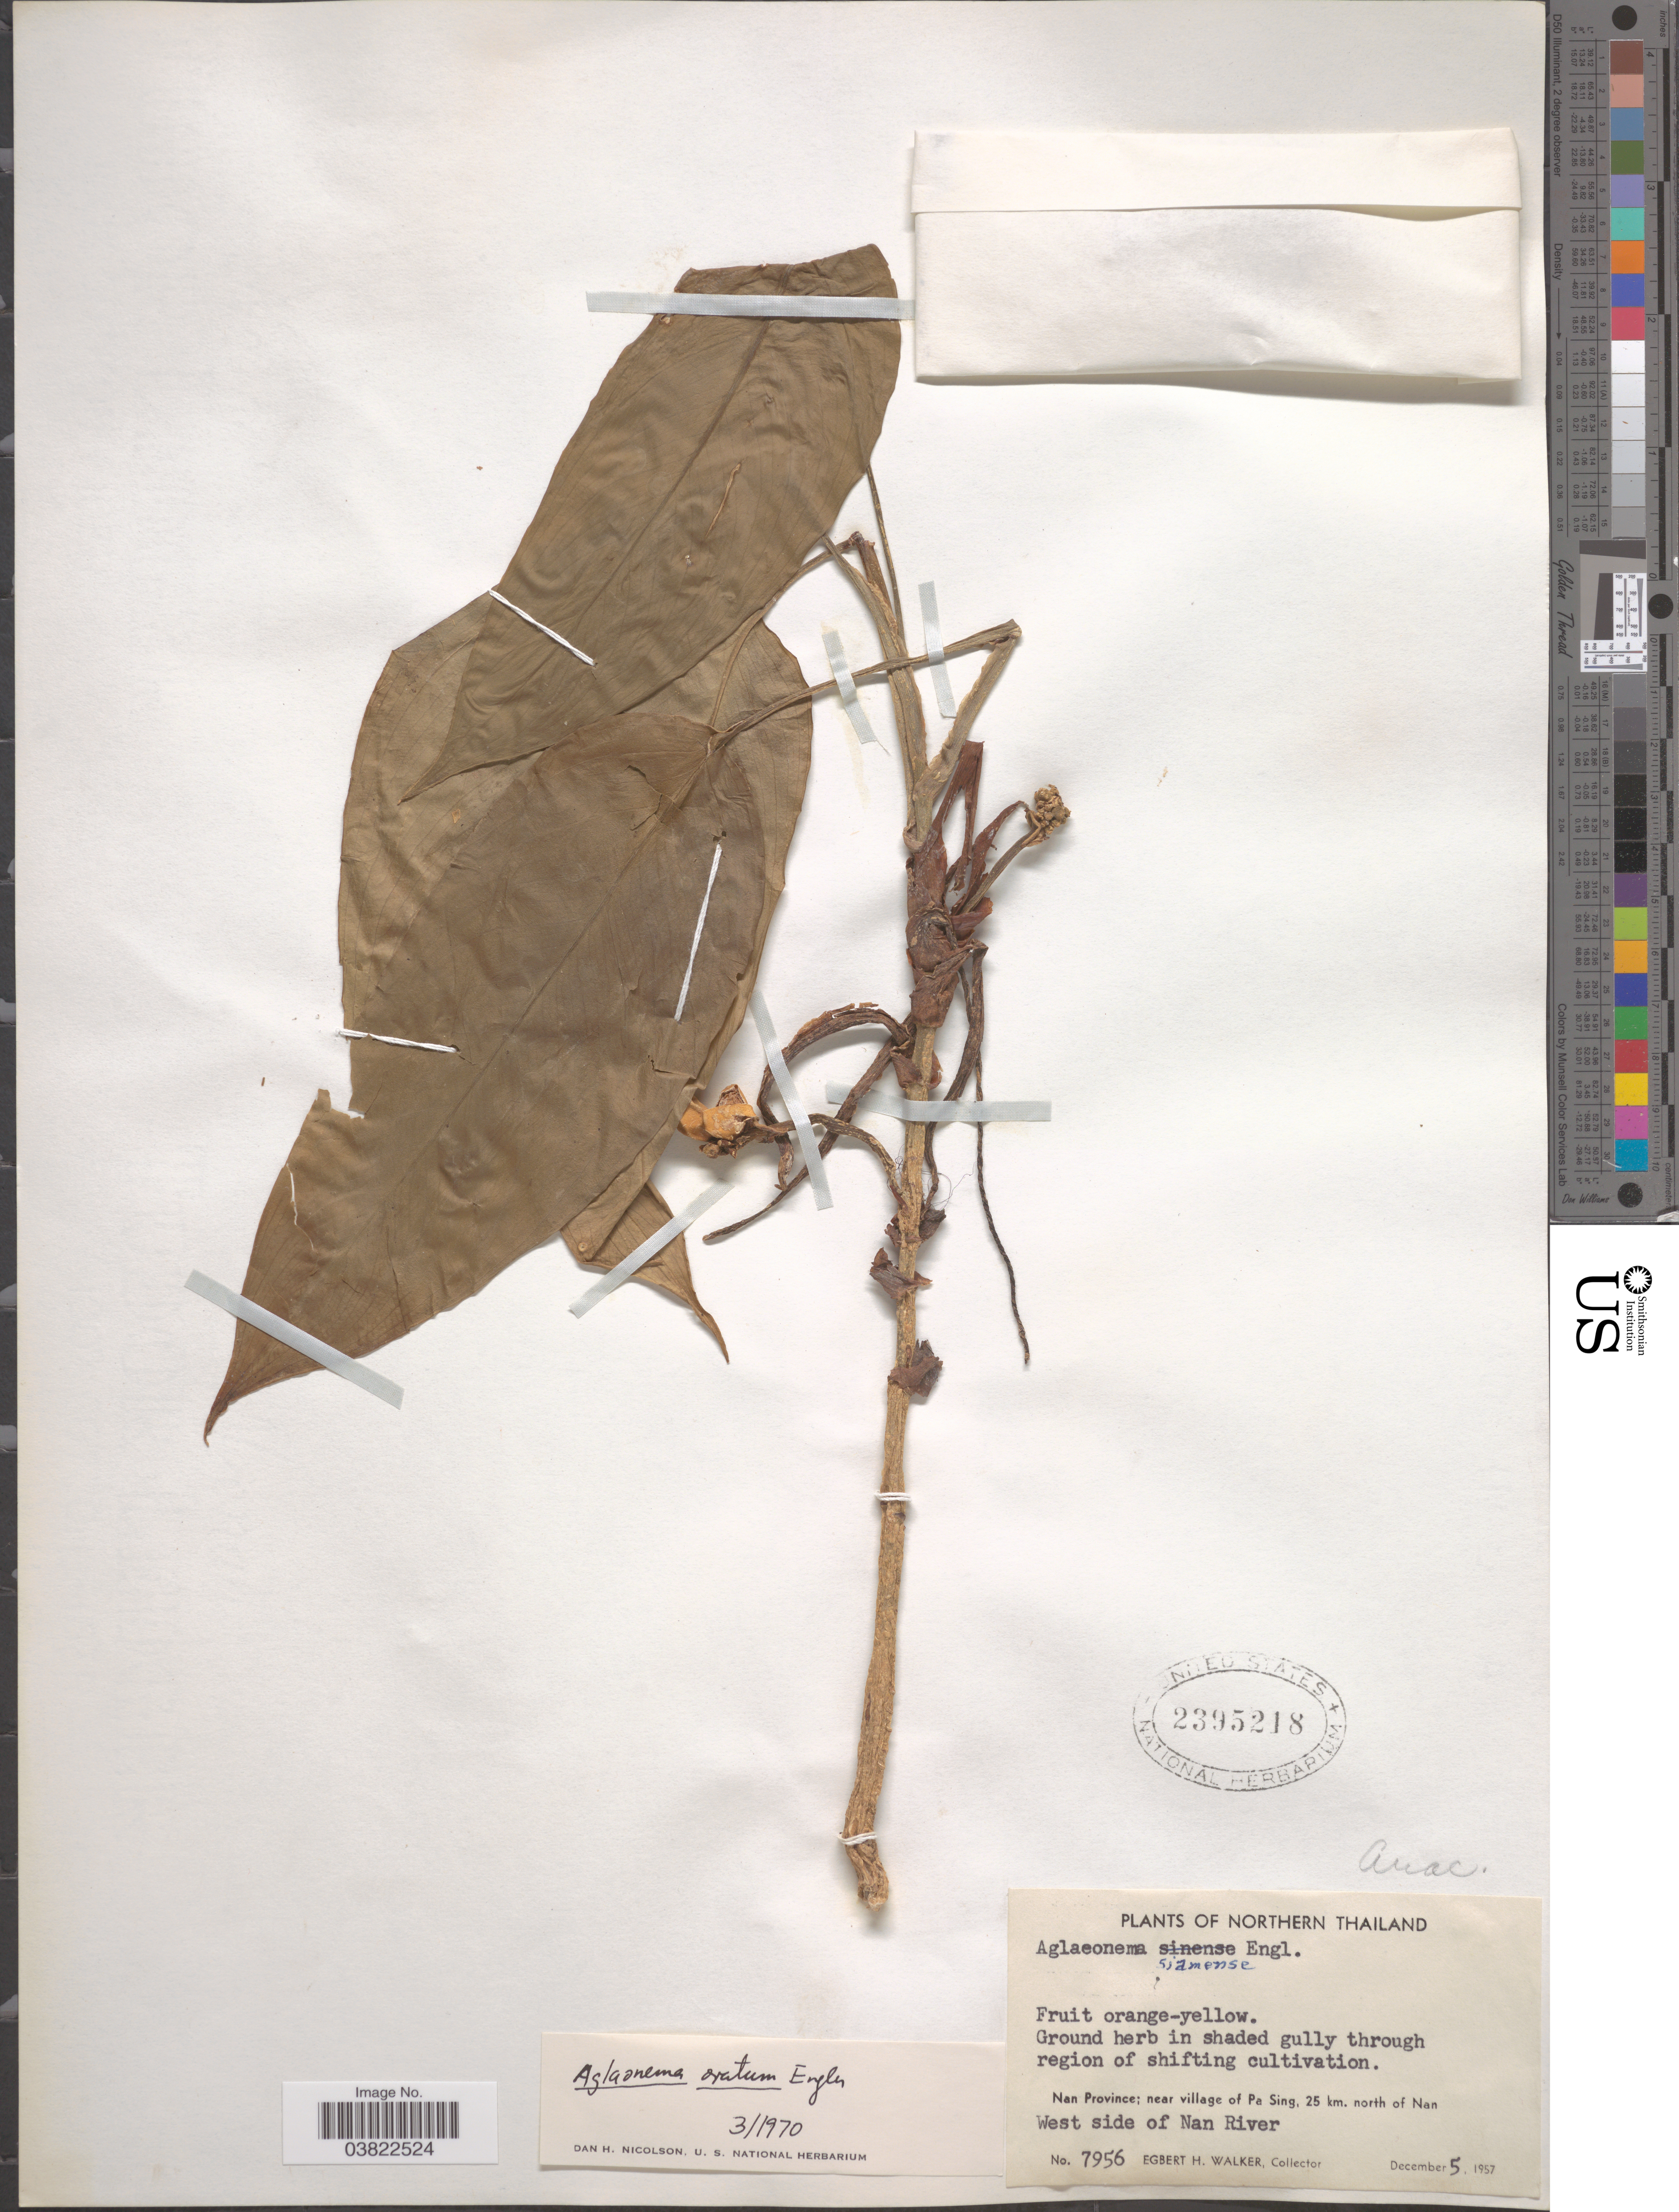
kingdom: Plantae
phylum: Tracheophyta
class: Liliopsida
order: Alismatales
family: Araceae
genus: Aglaonema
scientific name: Aglaonema ovatum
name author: Engl.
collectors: E. H. Walker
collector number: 7956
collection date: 1957-12-05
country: Thailand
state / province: Nan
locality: Northern Thailand. Near village of Pa Sing, 25 km. north of Nan. West side of Nan River.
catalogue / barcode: US 2395218